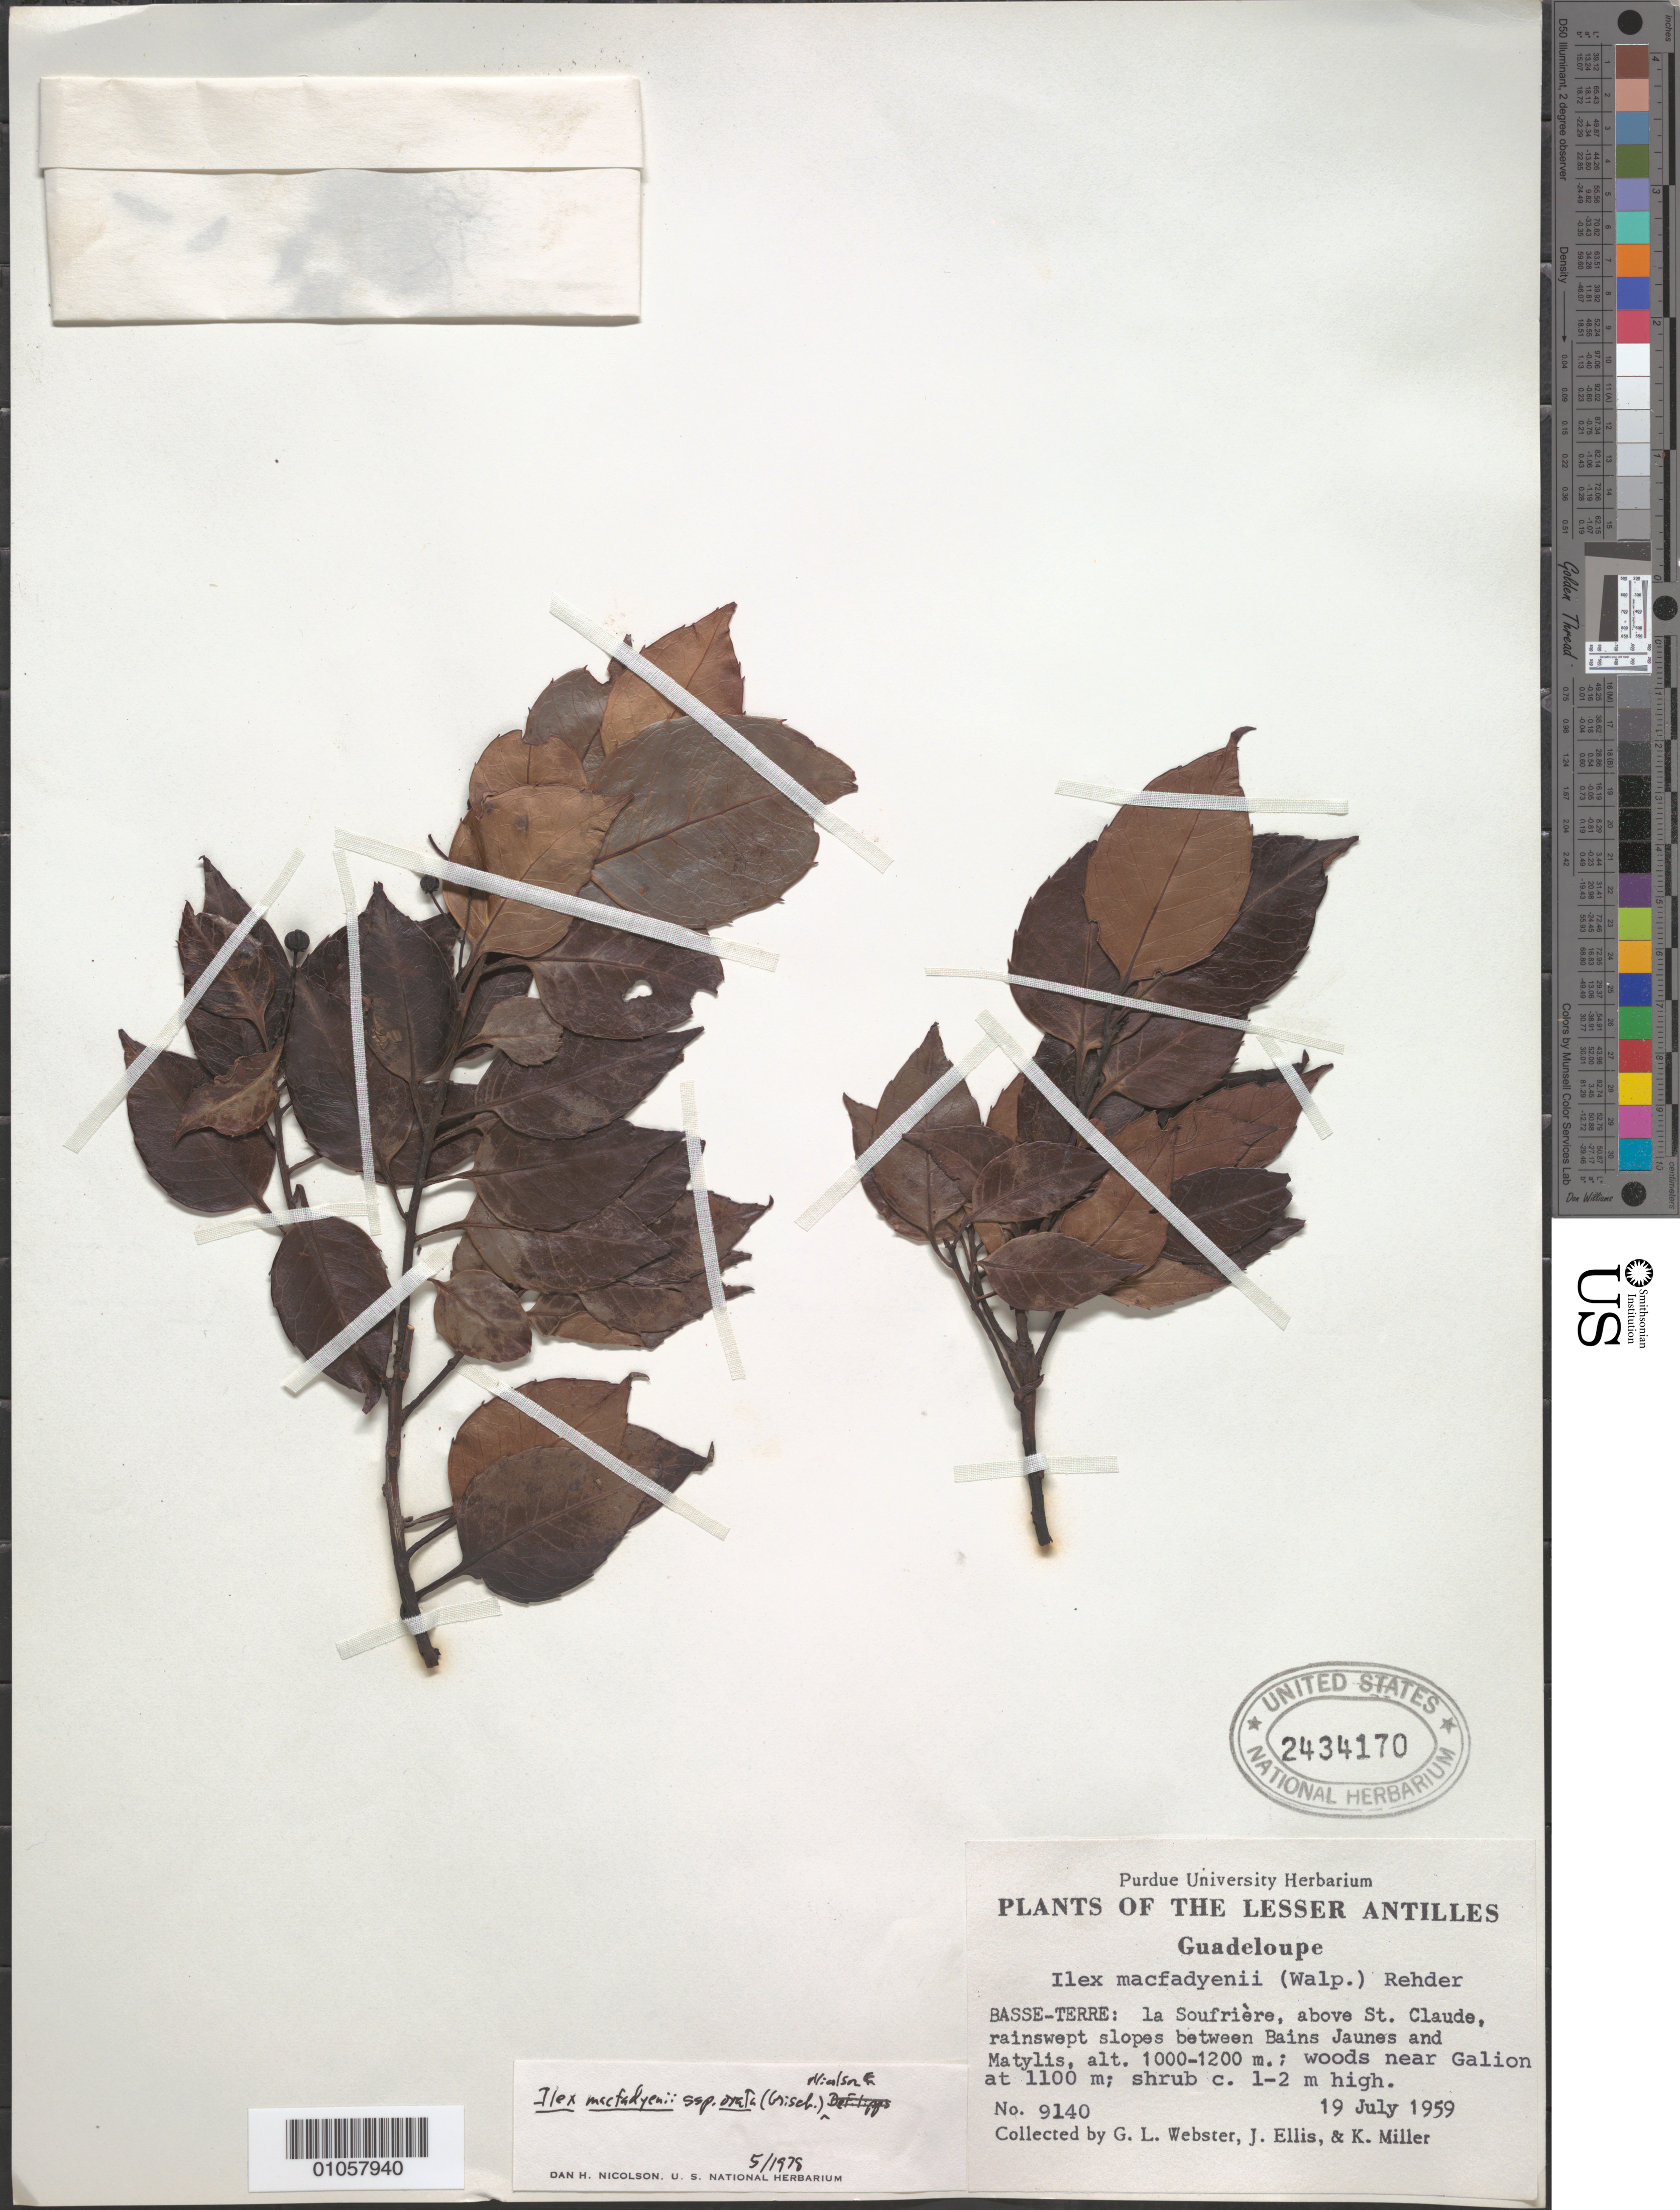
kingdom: Plantae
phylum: Tracheophyta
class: Magnoliopsida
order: Aquifoliales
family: Aquifoliaceae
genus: Ilex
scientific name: Ilex macfaydenii subsp. ovata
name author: (Griseb.) Nicolson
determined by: Nicolson, Dan H.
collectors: G. L. Webster, J. Ellis & K. Miller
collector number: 9140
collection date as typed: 19 Jul 1959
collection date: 1959-07-19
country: Guadeloupe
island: Basse Terre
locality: La Soufrière, above St. Claude, slopes between Bains Jaunes and Matylis; and woods near Galion at 1100 m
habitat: Rainswept slopes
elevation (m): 1000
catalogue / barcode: US 2434170